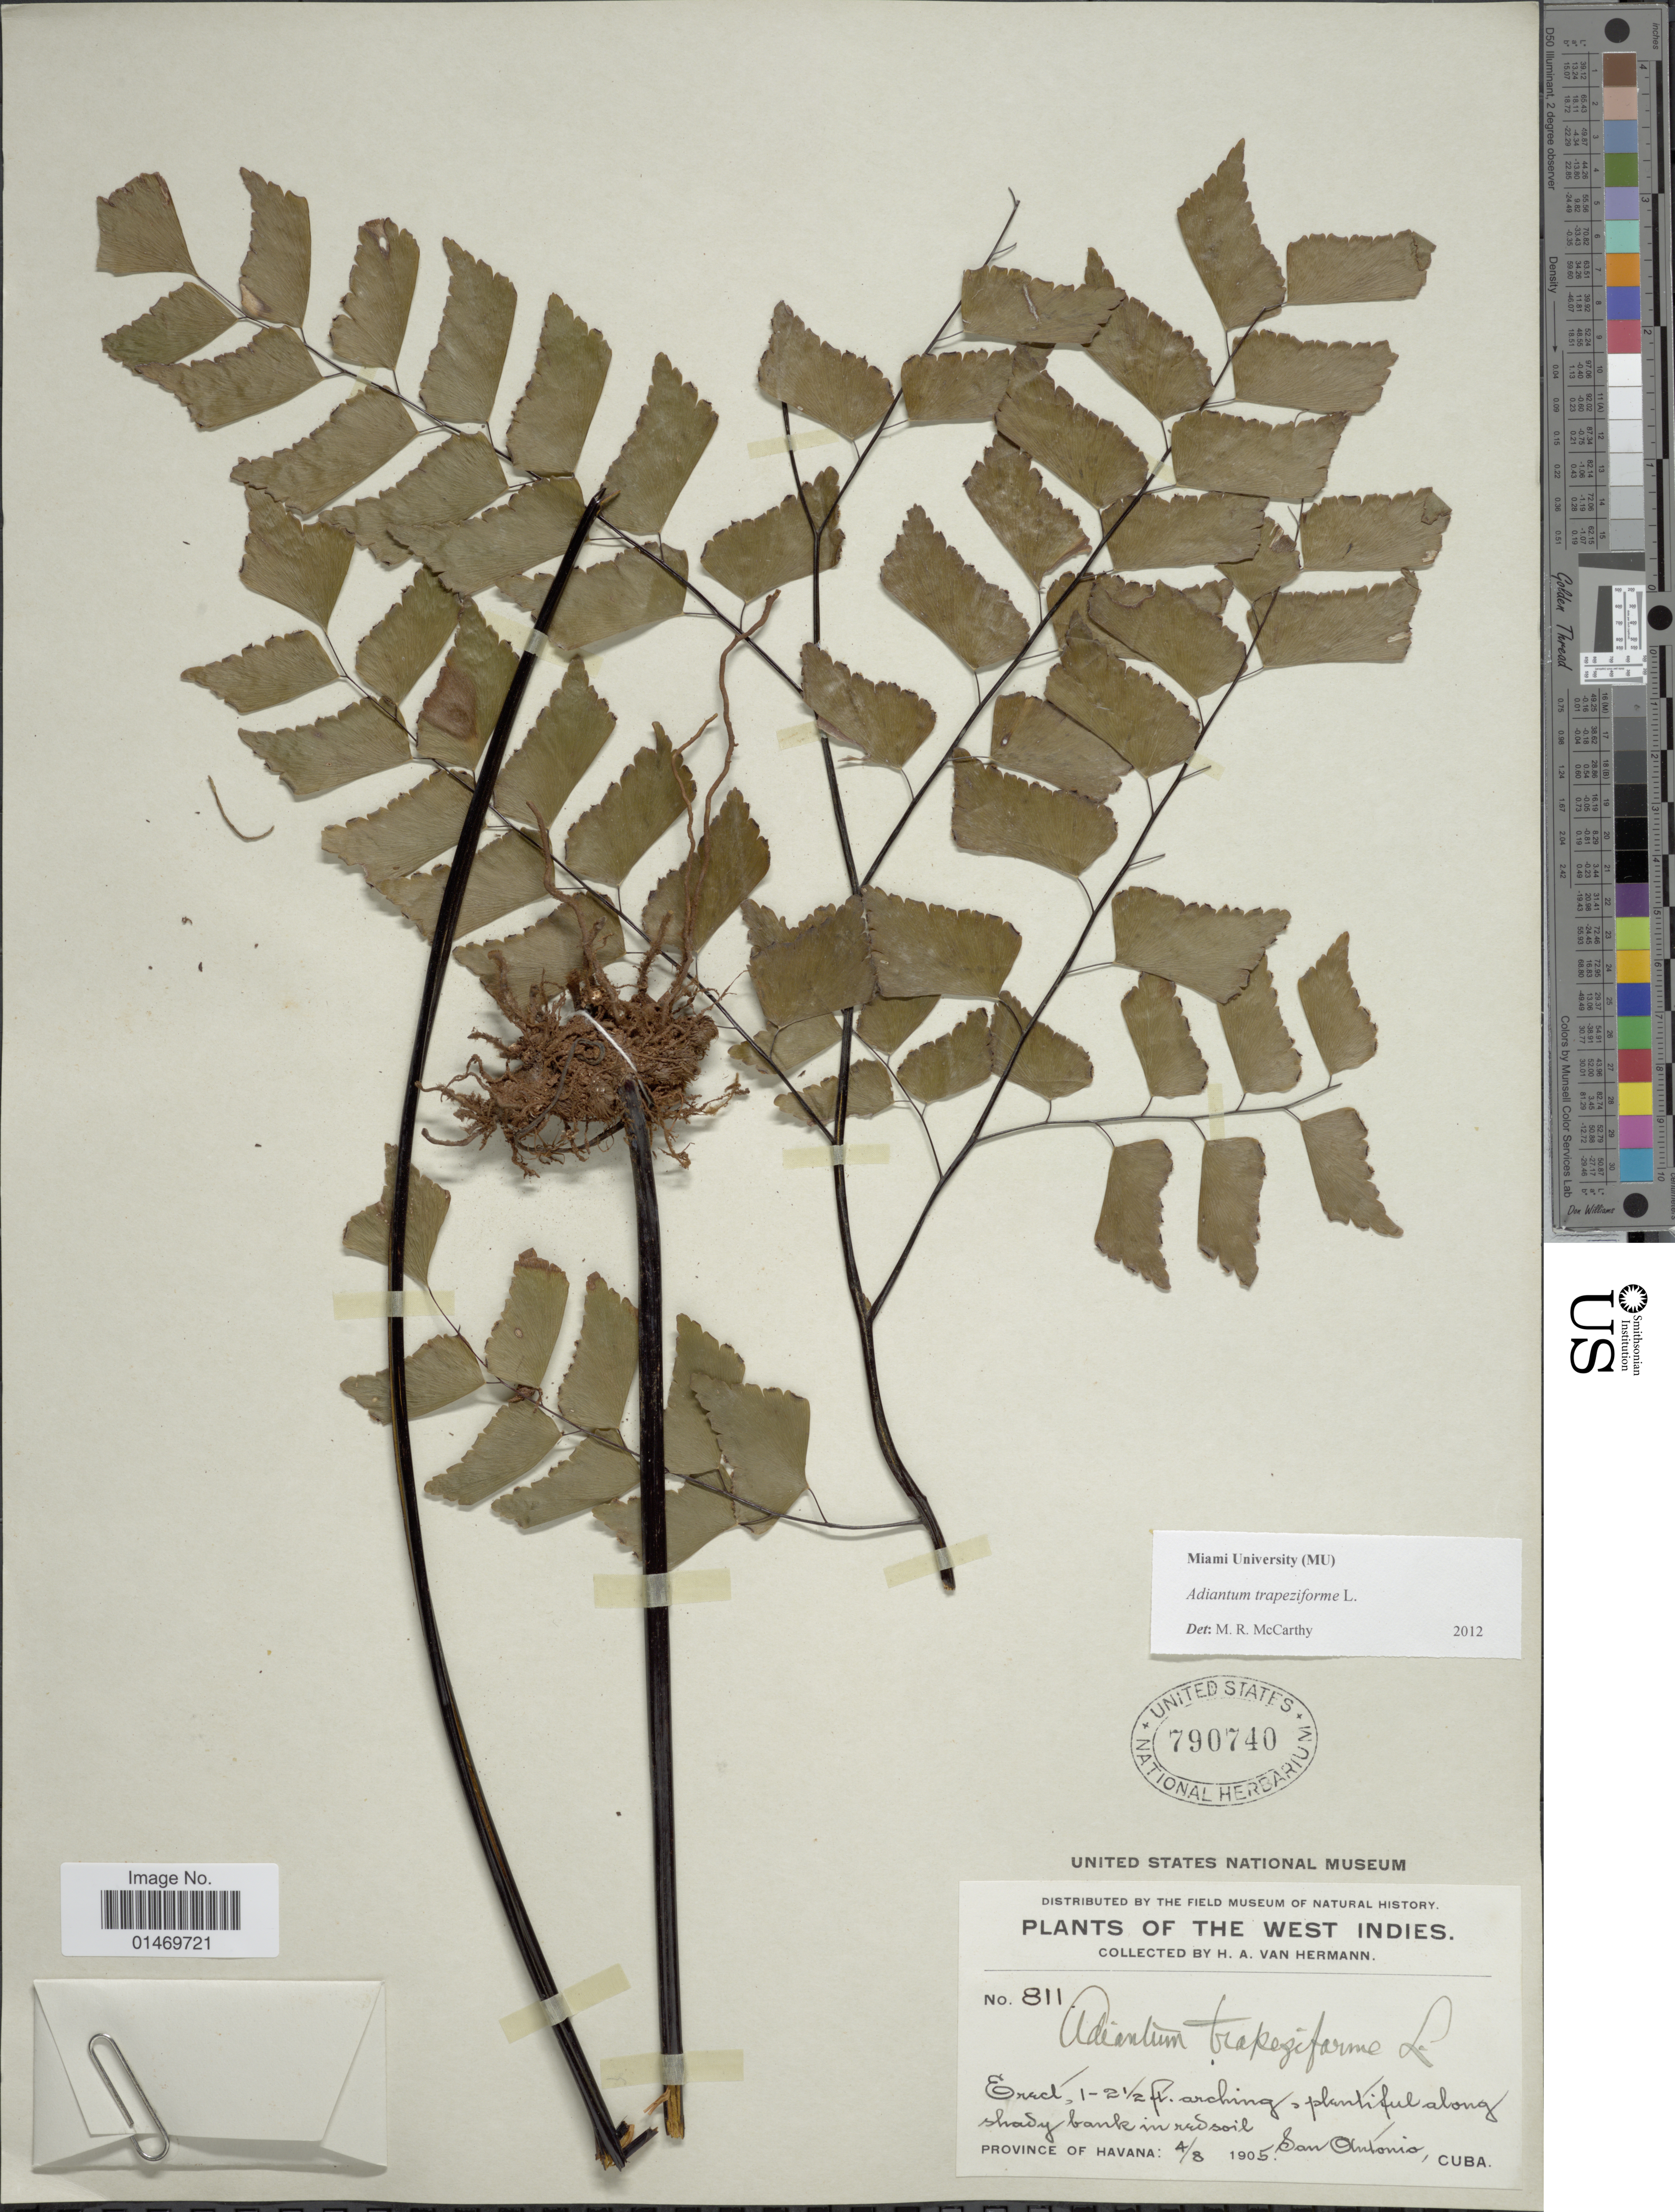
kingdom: Plantae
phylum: Tracheophyta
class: Polypodiopsida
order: Polypodiales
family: Pteridaceae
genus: Adiantum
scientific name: Adiantum trapeziforme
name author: L.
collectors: H. A. Van Hermann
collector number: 811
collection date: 1905-08-04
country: Cuba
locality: West Indies, Province of Havana,San Antonio.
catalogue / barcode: US 790740